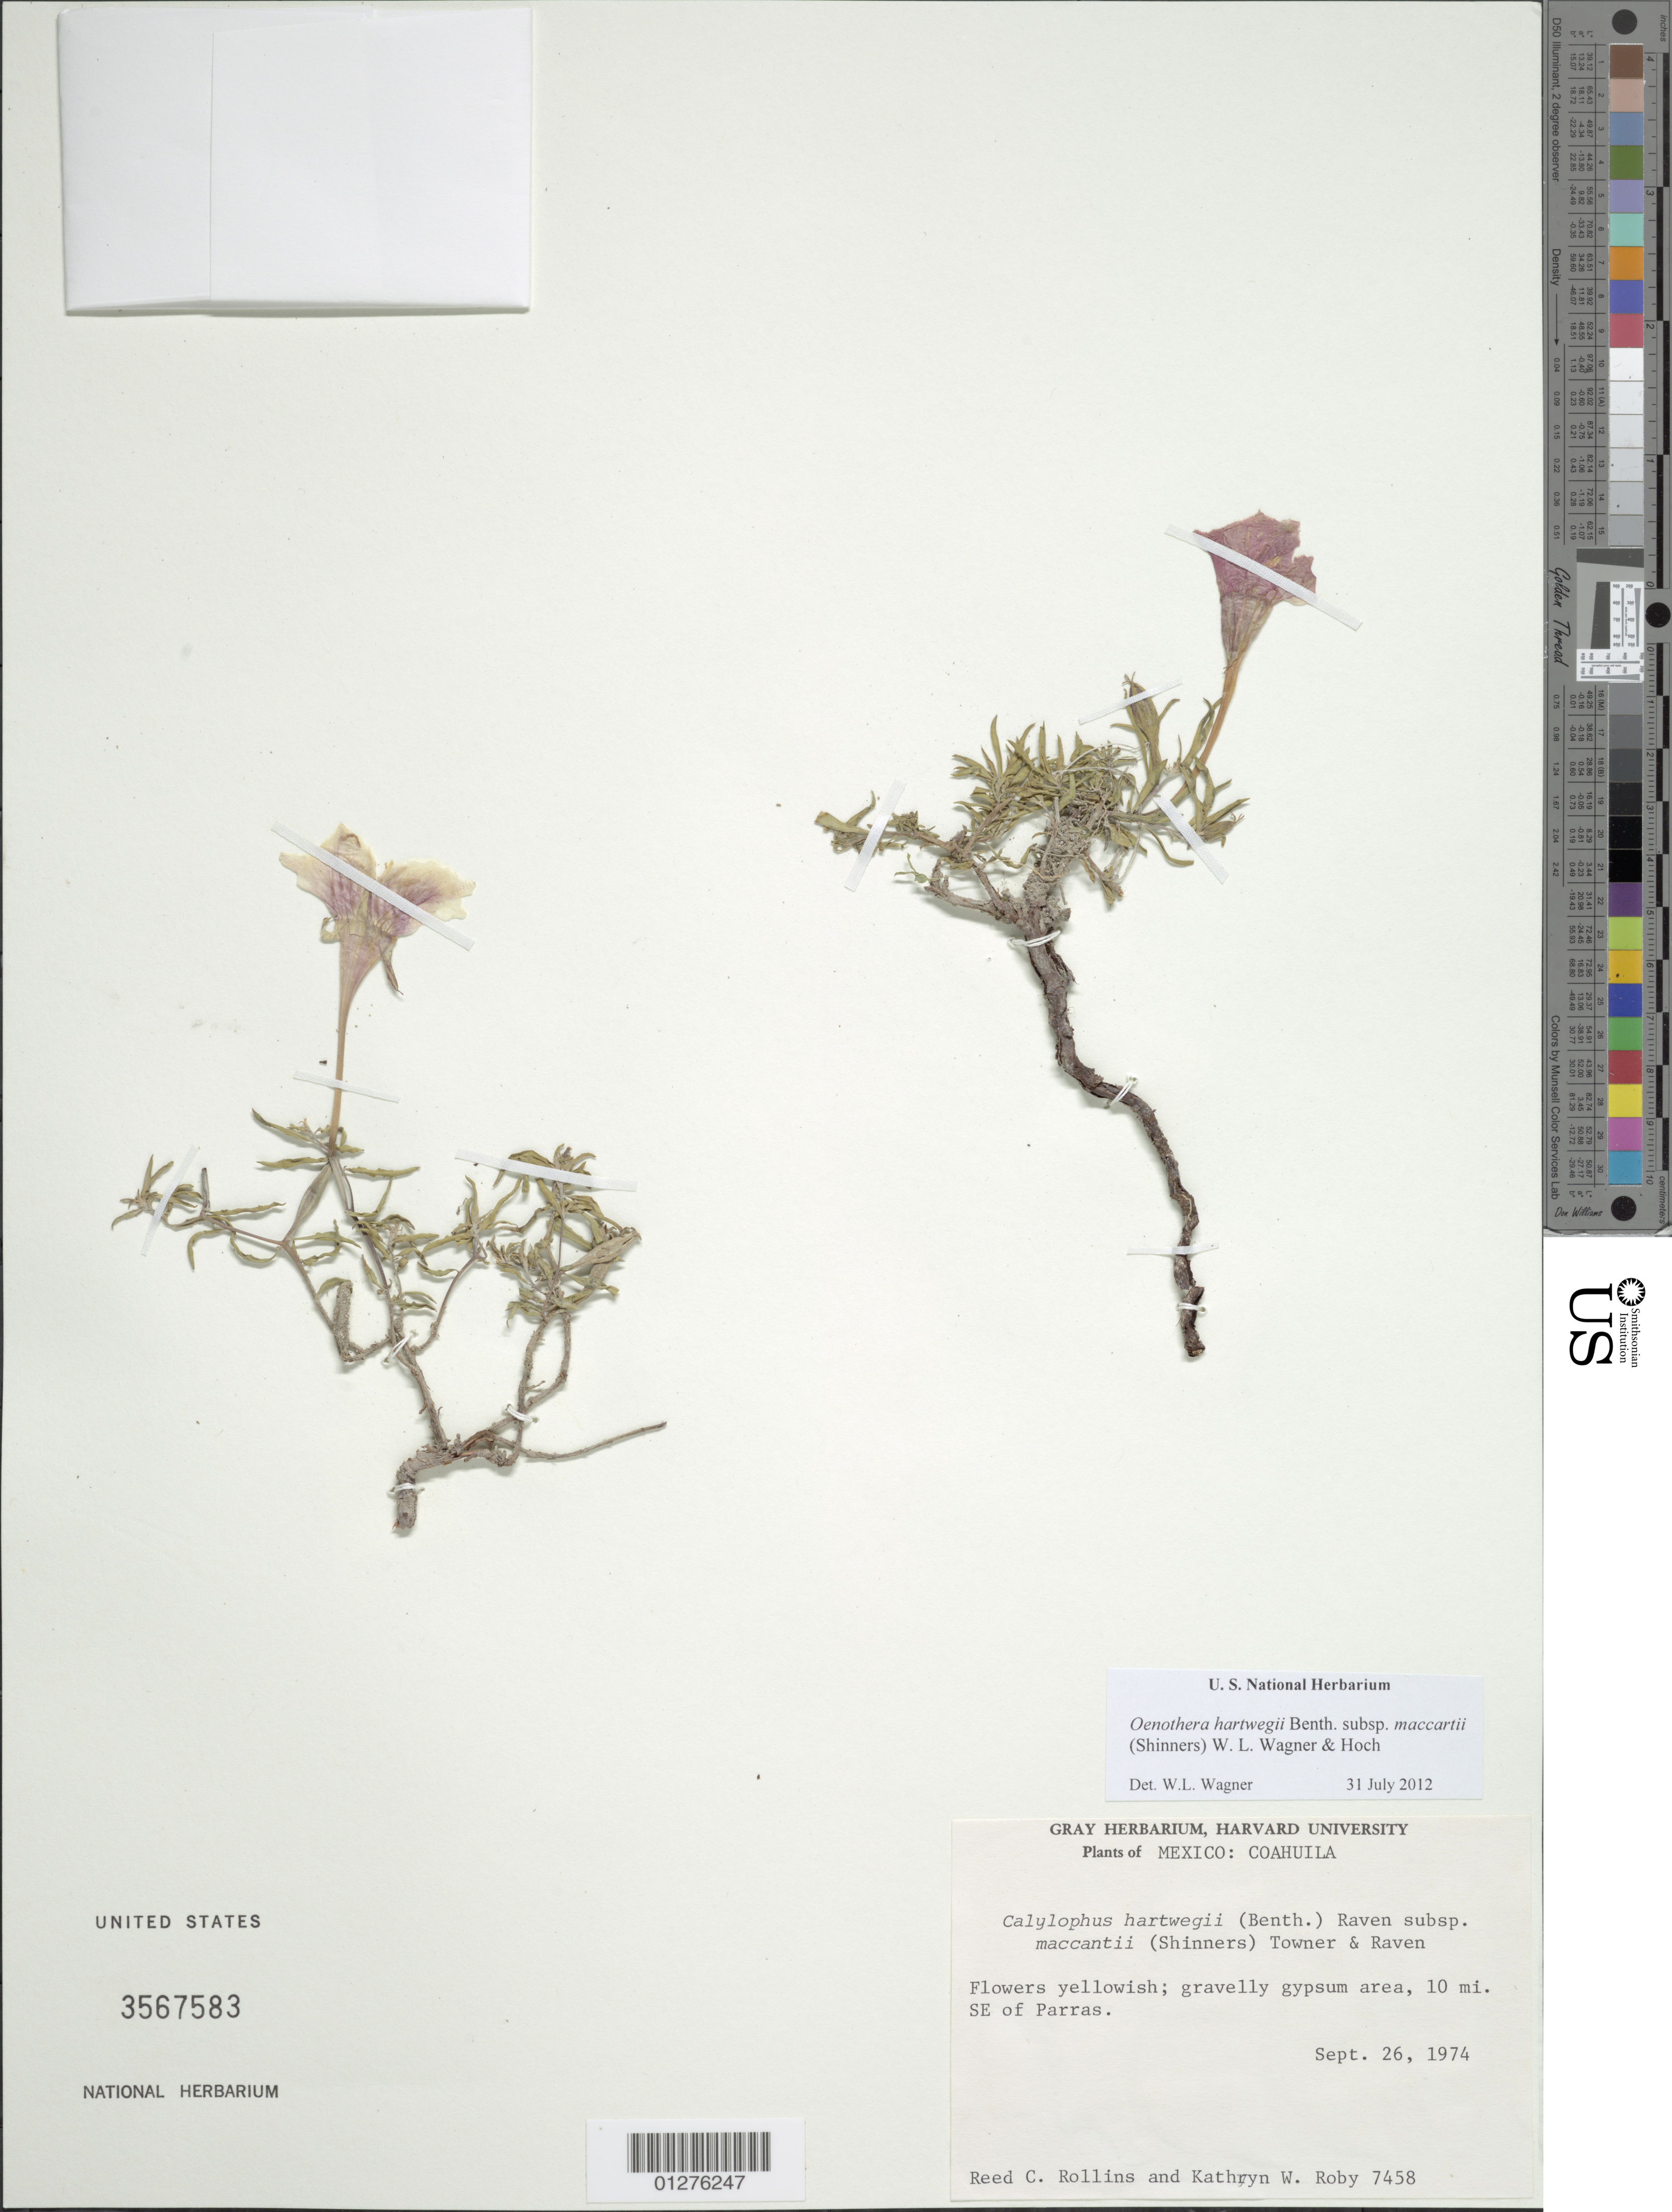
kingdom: Plantae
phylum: Tracheophyta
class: Magnoliopsida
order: Myrtales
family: Onagraceae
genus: Oenothera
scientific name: Oenothera hartwegii subsp. maccartii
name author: (Shinners) W.L. Wagner & Hoch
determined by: Wagner, W. L., (BOT), Smithsonian Institution - National Museum of Natural History (UNITED STATES)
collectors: R. C. Rollins & K. W. Roby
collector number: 7458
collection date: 1974-09-26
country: México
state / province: Coahuila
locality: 10 mi. SE of Parras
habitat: Gravelly gypsum area.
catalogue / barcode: US 3567583